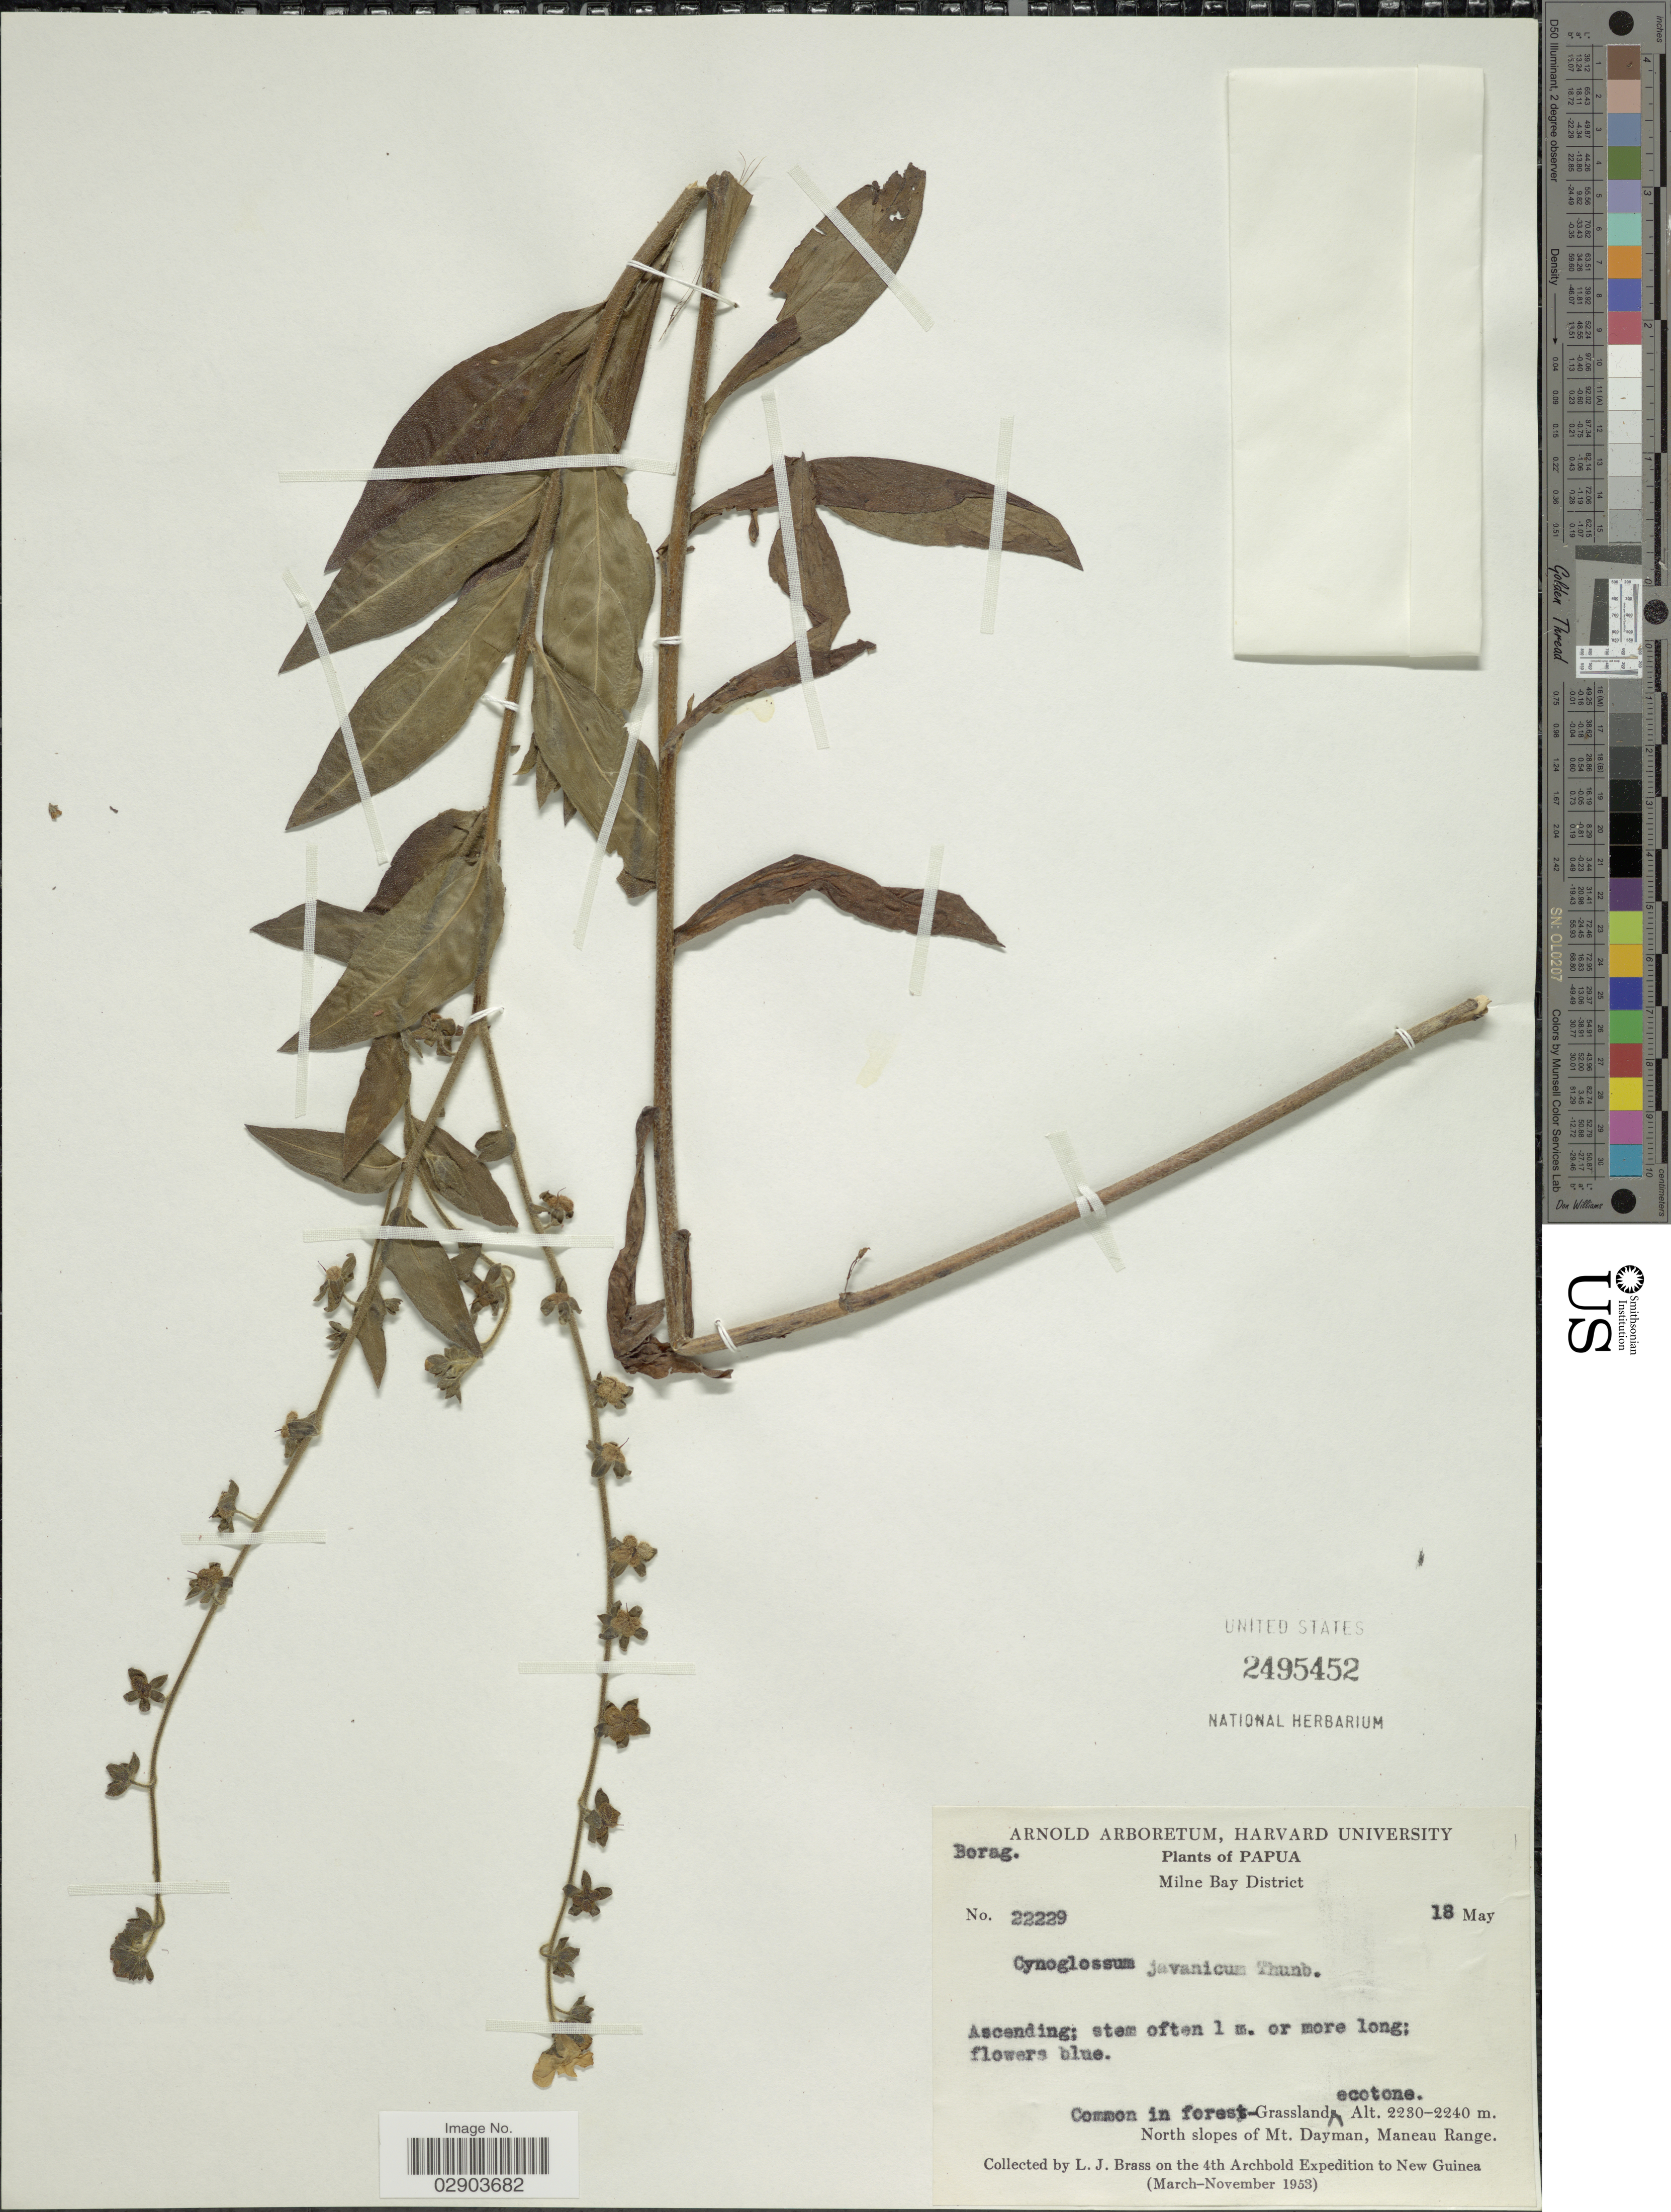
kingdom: Plantae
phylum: Tracheophyta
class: Magnoliopsida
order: Boraginales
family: Boraginaceae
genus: Cynoglossum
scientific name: Cynoglossum javanicum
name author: Thunb. ex Lehm.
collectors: L. J. Brass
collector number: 22229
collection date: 1953-05-18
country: Papua New Guinea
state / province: Milne Bay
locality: Milne Bay District, North slopes of Mt. Dayman, Maneau Range.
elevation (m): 2230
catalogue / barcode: US 2495452